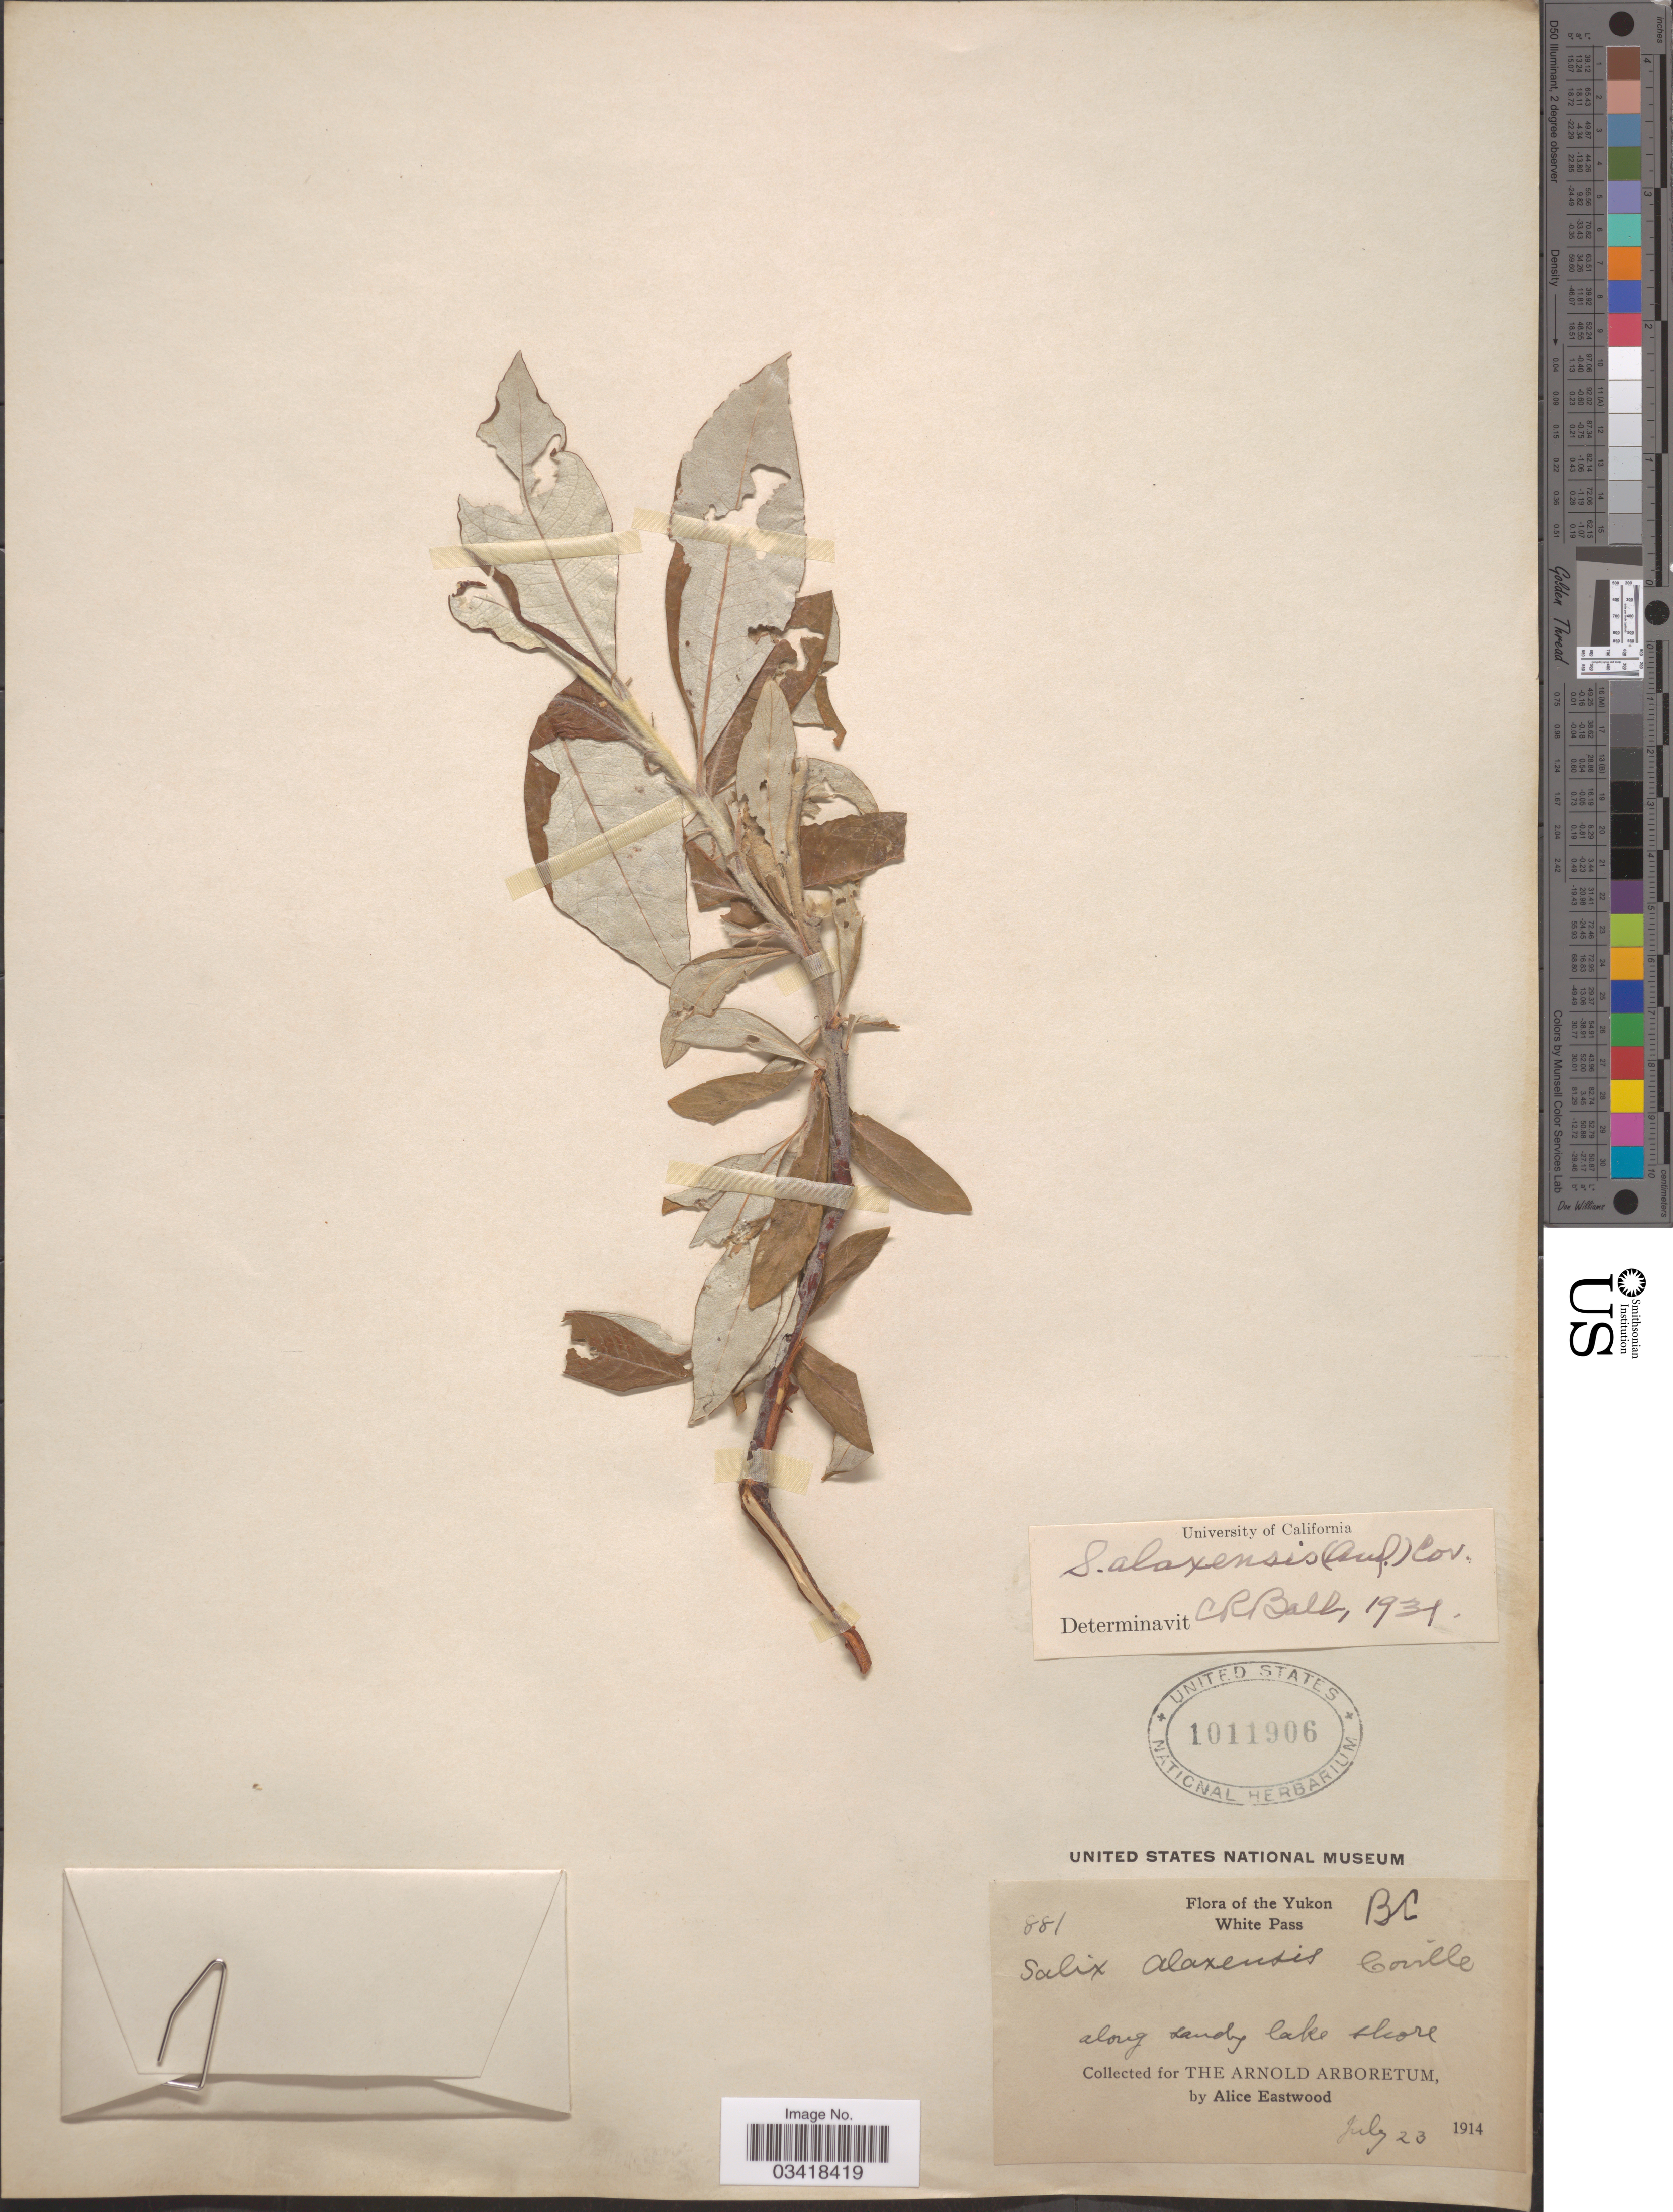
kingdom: Plantae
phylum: Tracheophyta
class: Magnoliopsida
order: Malpighiales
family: Salicaceae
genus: Salix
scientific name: Salix alaxensis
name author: (Andersson) Coville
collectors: A. Eastwood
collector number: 881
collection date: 1914-07-23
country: Canada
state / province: Yukon Territory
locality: The Yukon. White Pass. Along sandy lake shore.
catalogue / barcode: US 1011906